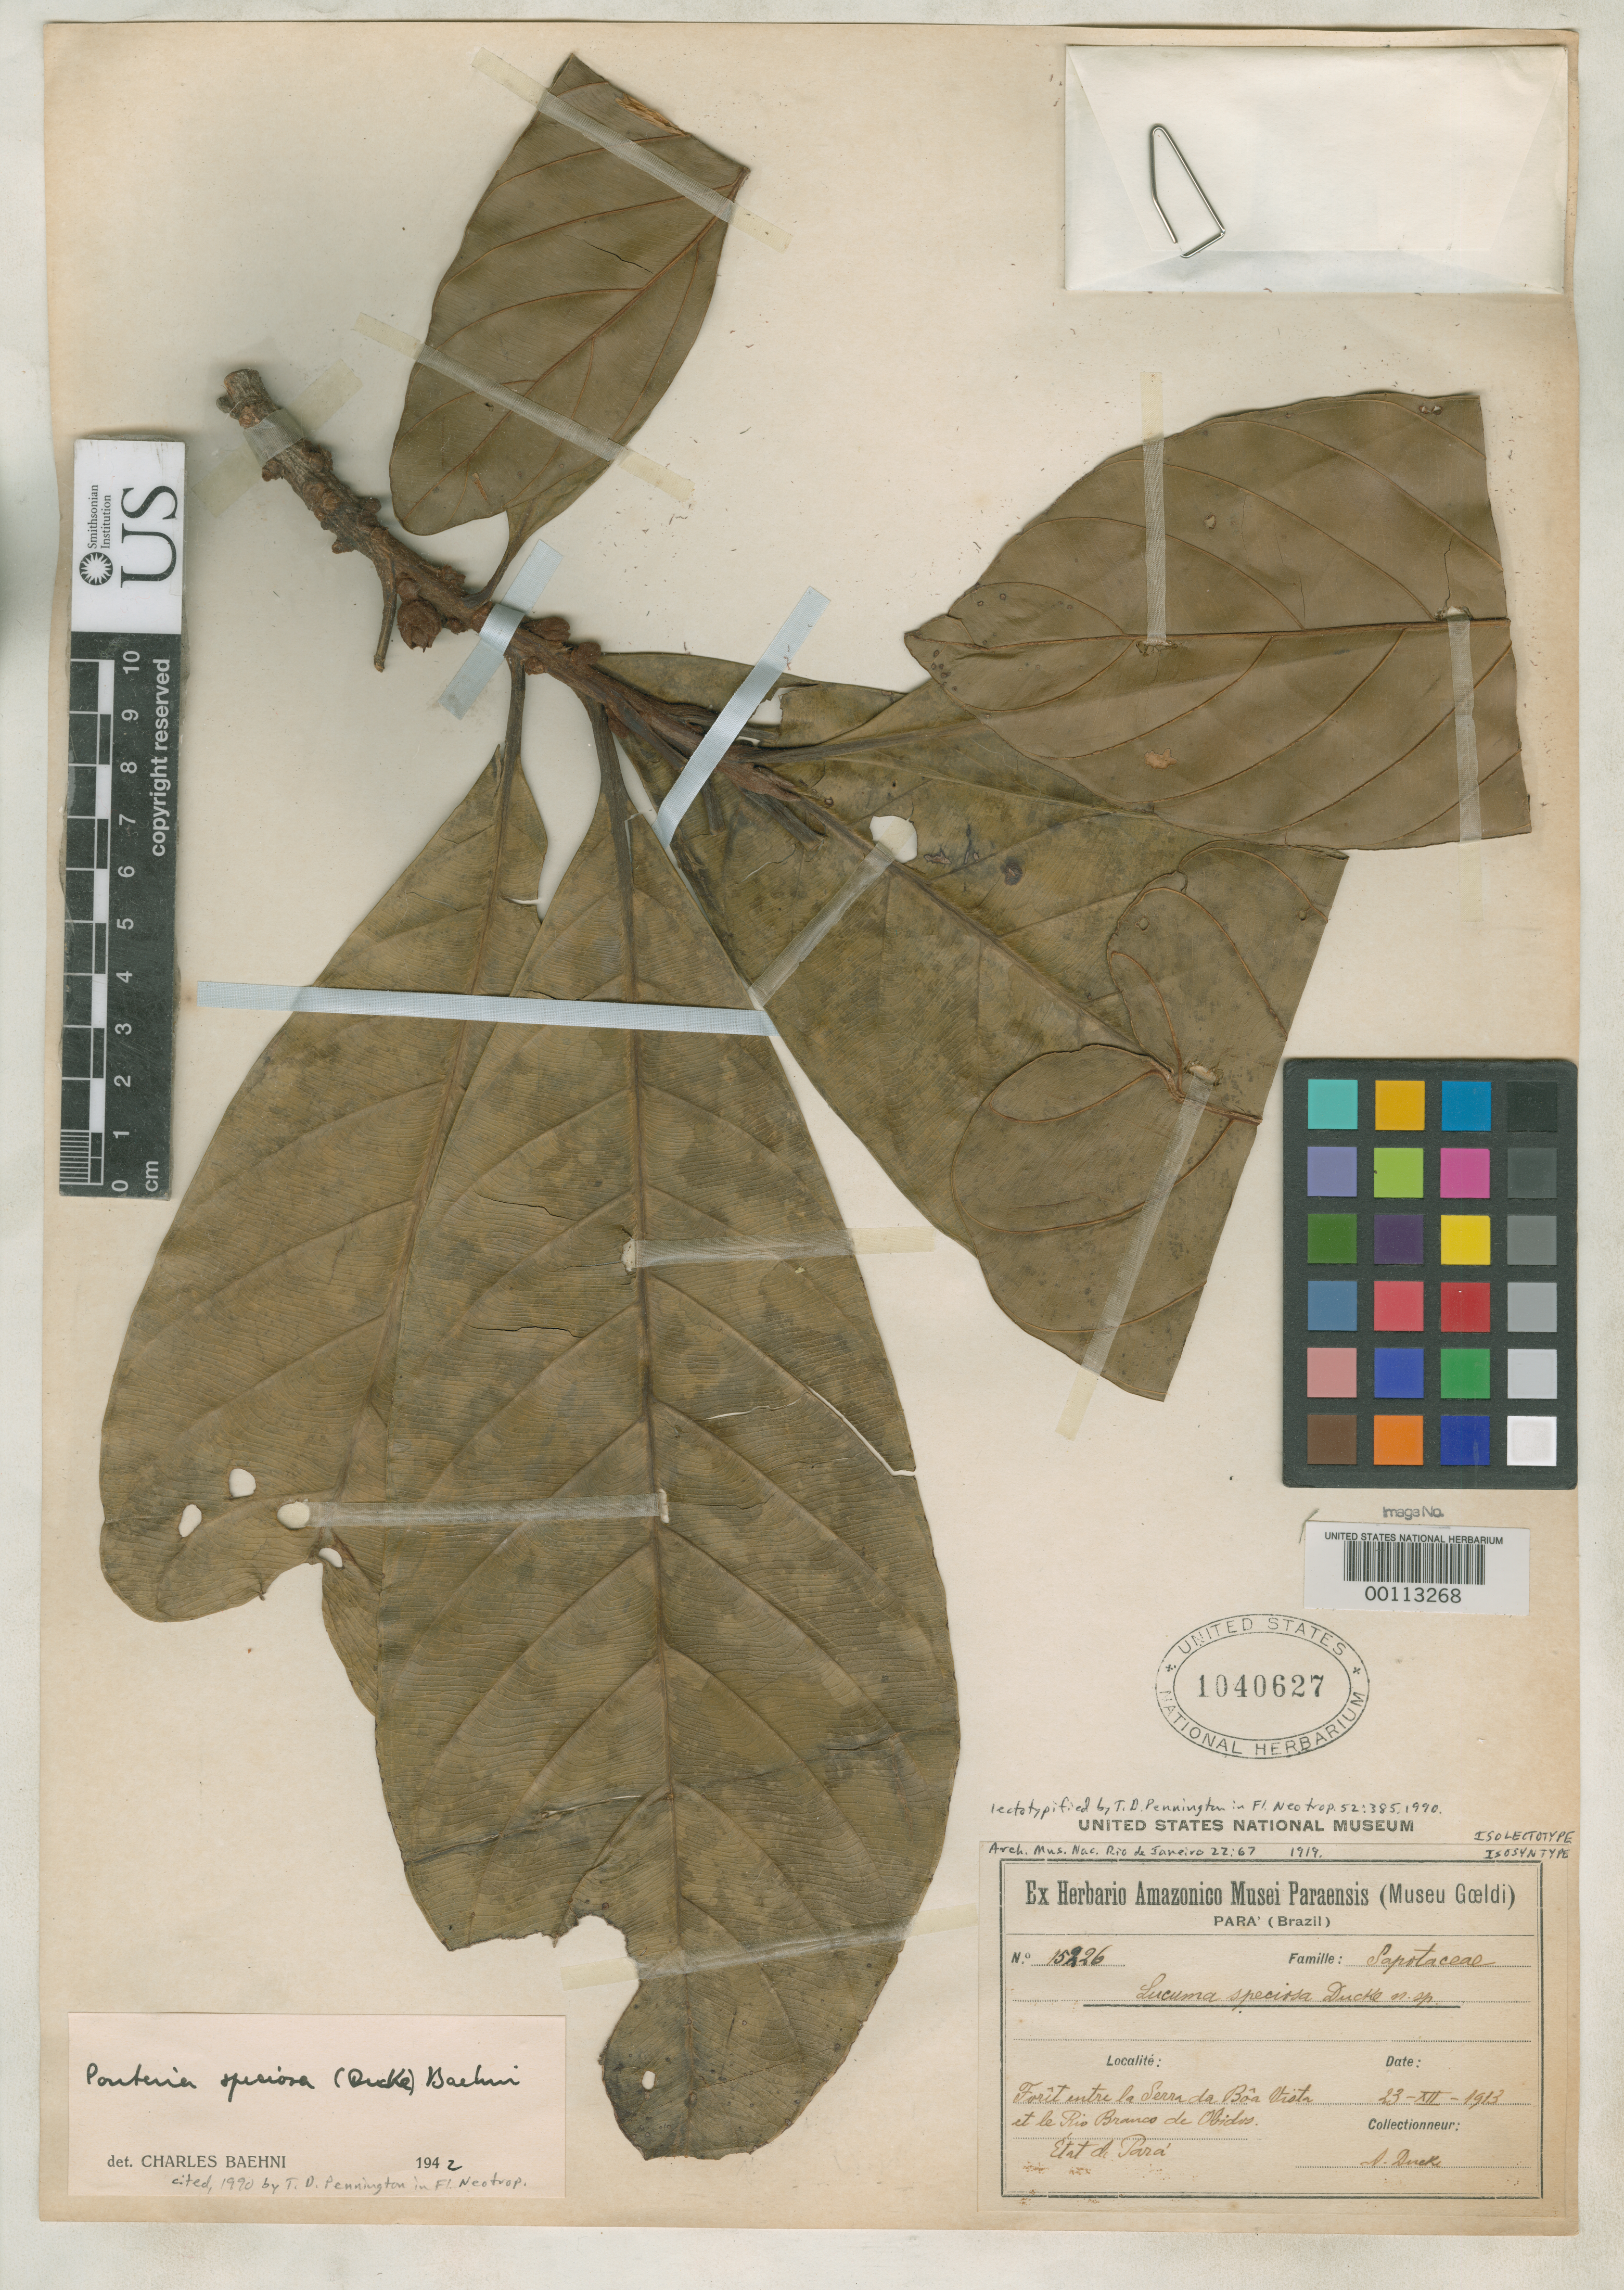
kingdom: Plantae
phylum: Tracheophyta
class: Magnoliopsida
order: Ericales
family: Sapotaceae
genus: Lucuma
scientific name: Lucuma speciosa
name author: Ducke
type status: Isolectotype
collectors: A. Ducke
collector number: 15226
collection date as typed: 23 Dec 1913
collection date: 1913-12-23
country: Brazil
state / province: Pará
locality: Between Serra da Boa Vista and le Rio Branco de Obidos.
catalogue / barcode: US 1040627